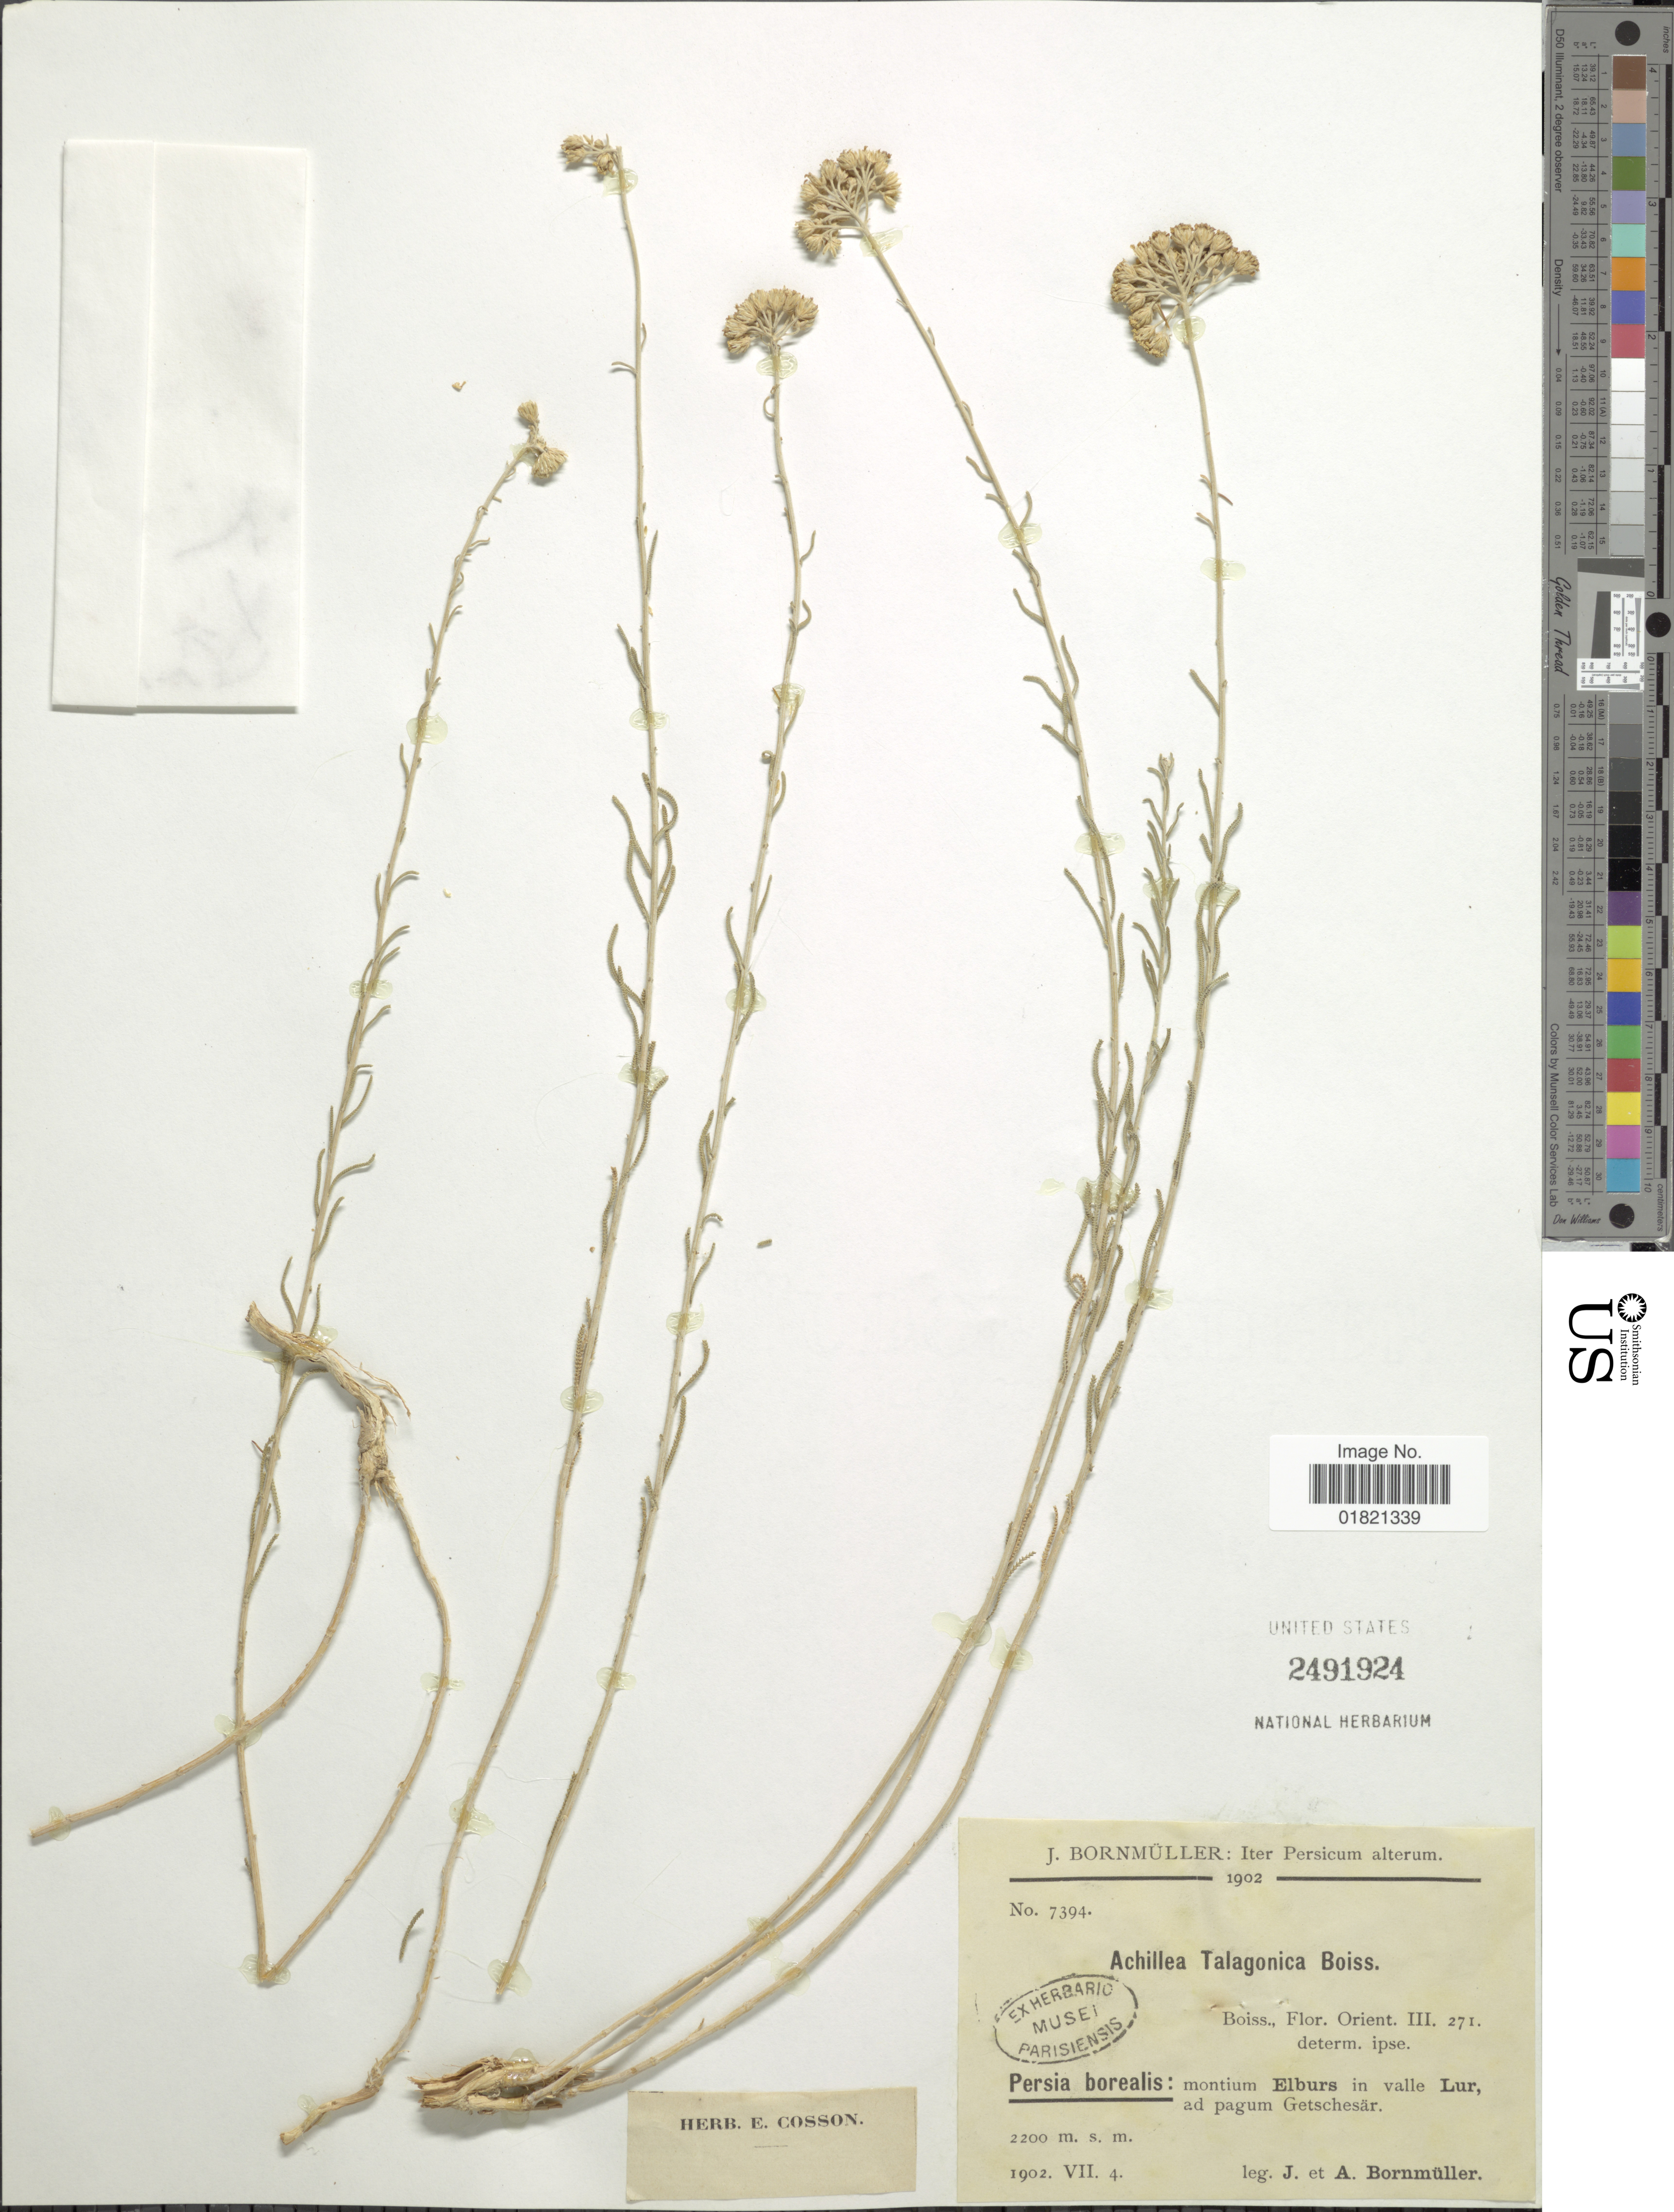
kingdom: Plantae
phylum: Tracheophyta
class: Magnoliopsida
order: Asterales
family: Asteraceae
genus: Achillea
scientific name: Achillea talagonica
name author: Boiss.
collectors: J. Bornmüller & A. Bornmüller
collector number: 7394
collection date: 1902-07-04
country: Iran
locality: Persicum alterum. Persia borealis: montium Elburs in valle Lurs, ad pagum Getschesär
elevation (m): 2200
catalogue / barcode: US 2491924